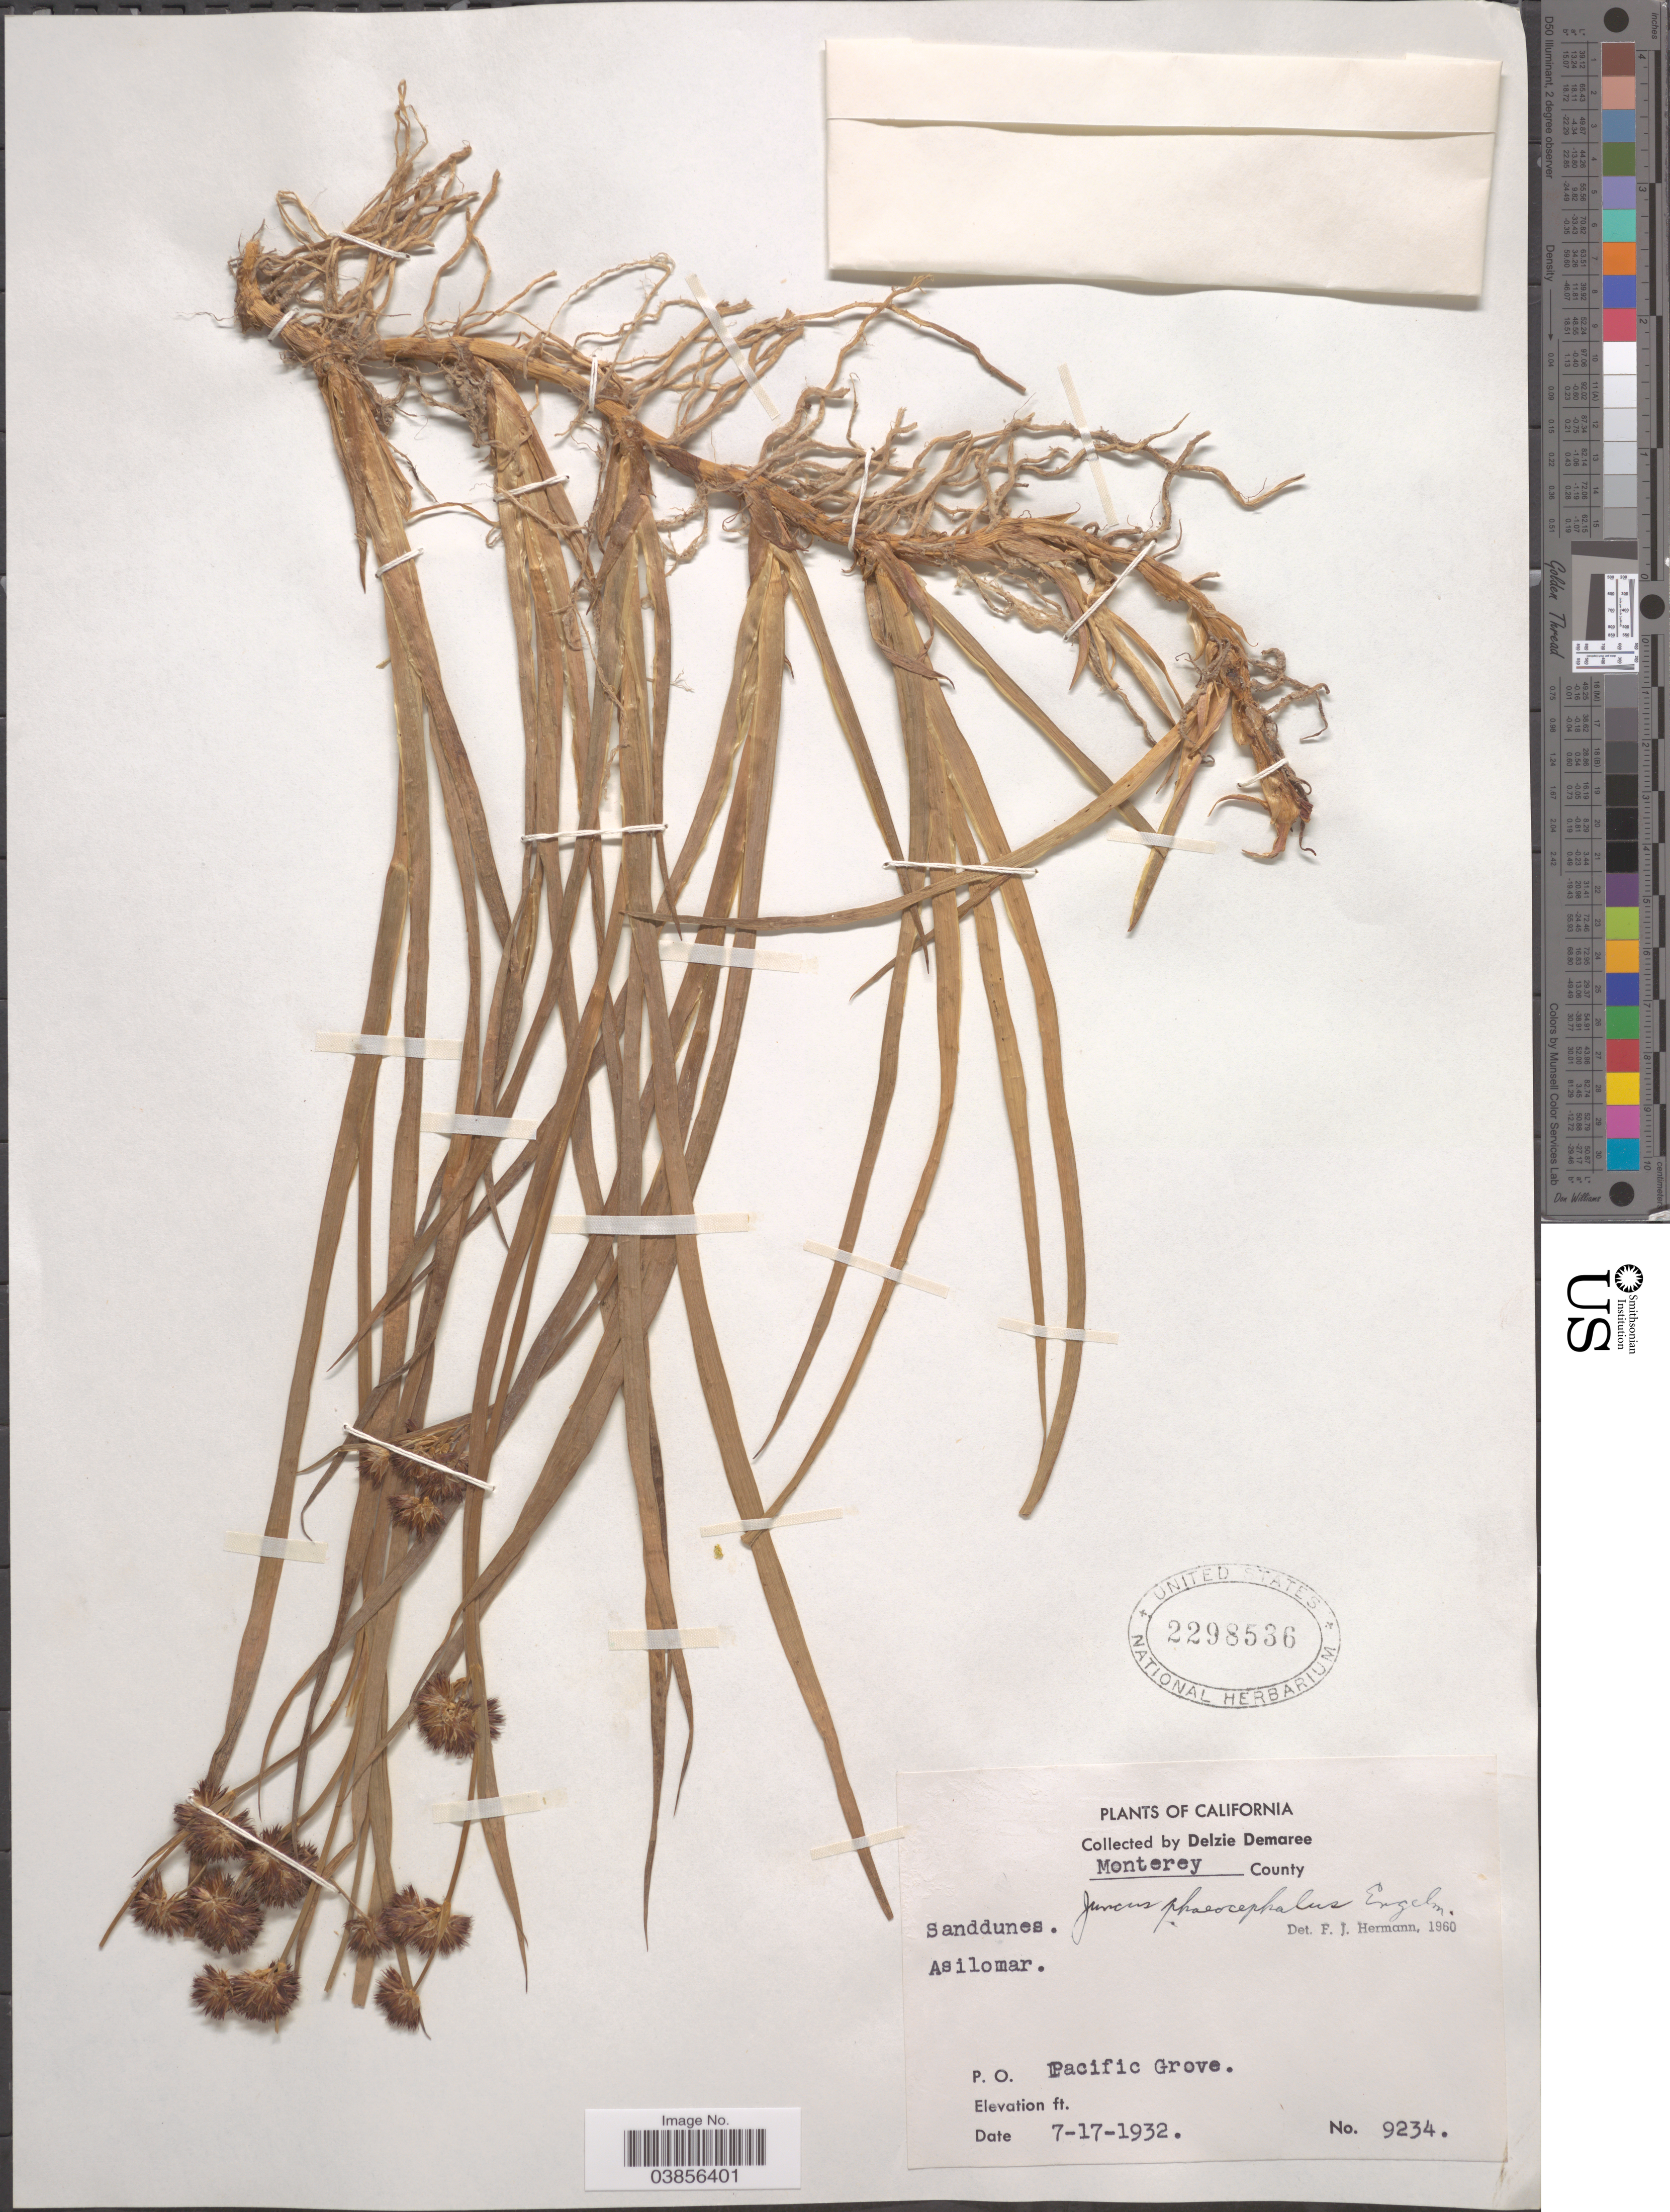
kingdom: Plantae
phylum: Tracheophyta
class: Liliopsida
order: Poales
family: Juncaceae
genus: Juncus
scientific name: Juncus phaeocephalus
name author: Engelm.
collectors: D. Demaree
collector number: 9234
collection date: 1932-07-17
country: United States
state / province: California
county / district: Monterey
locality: Monterey County. P. O. Pacific Grove.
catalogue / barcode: US 2298536